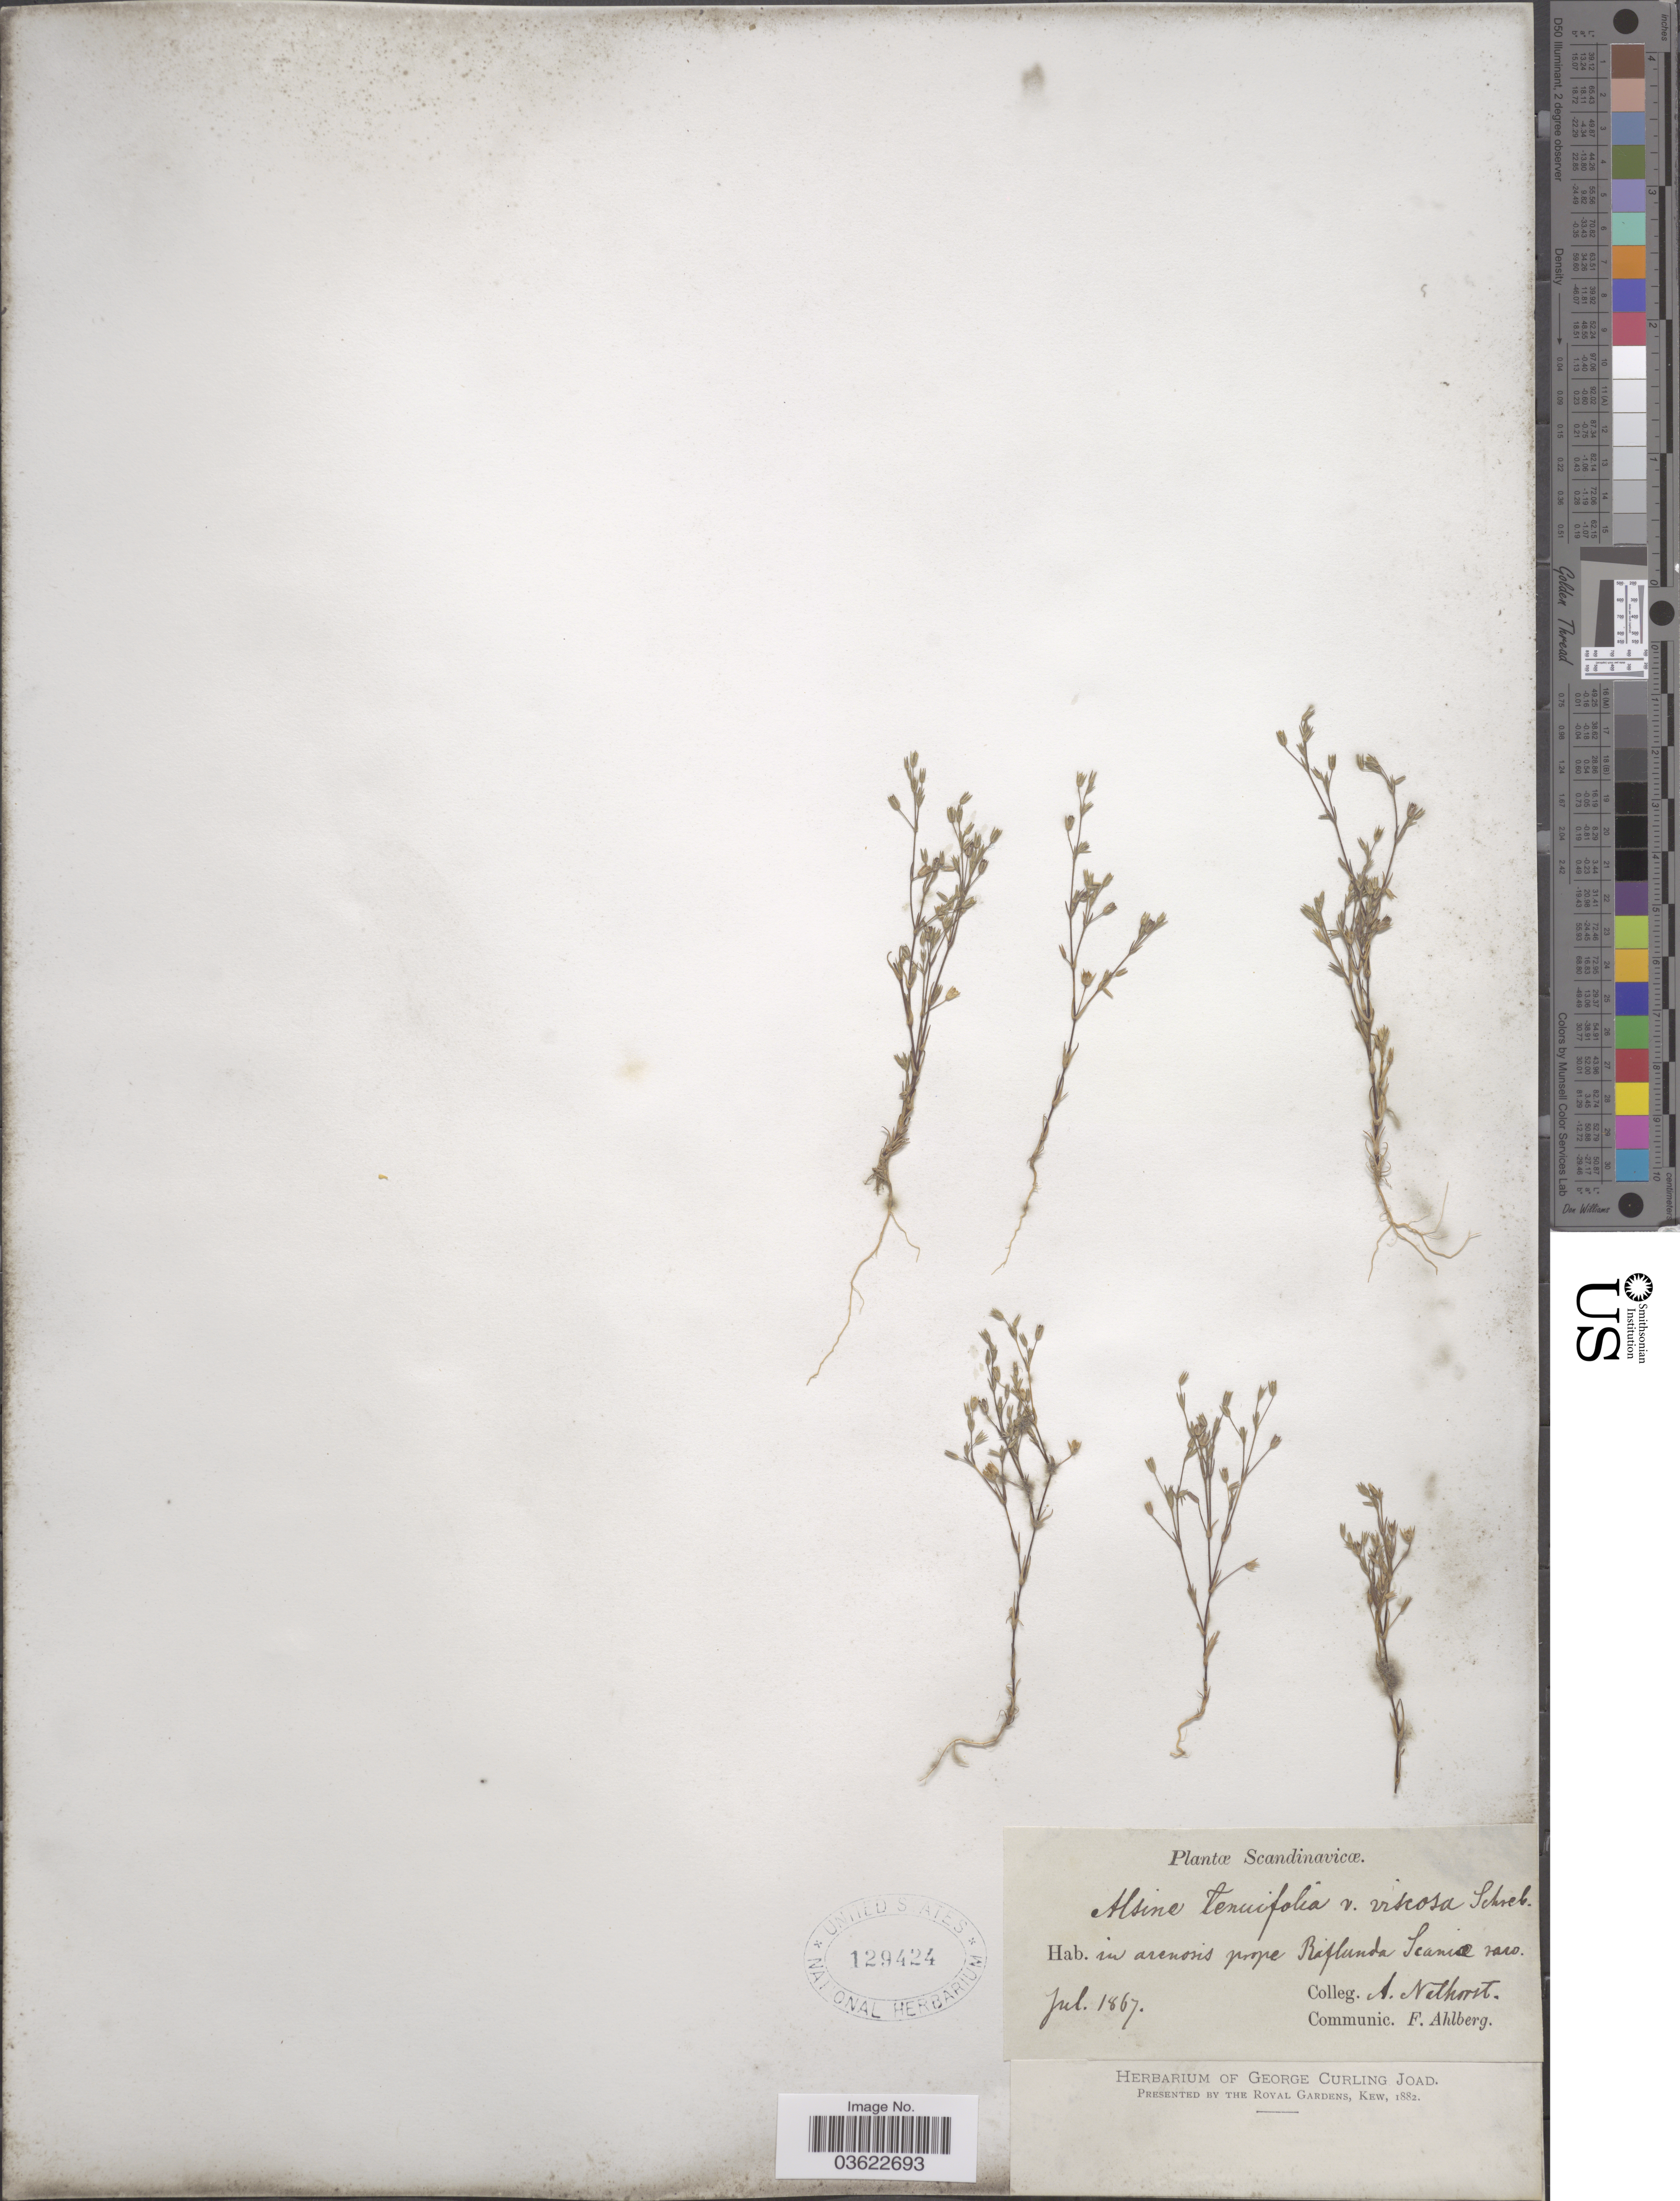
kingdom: Plantae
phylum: Tracheophyta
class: Magnoliopsida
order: Caryophyllales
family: Caryophyllaceae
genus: Arenaria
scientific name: Arenaria tenuifolia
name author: L.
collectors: A. Nathorst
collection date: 1867-07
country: Sweden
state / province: Skåne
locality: Scandinavicæ. In arenosis prope Biflunda Scaniæ.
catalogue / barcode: US 129424